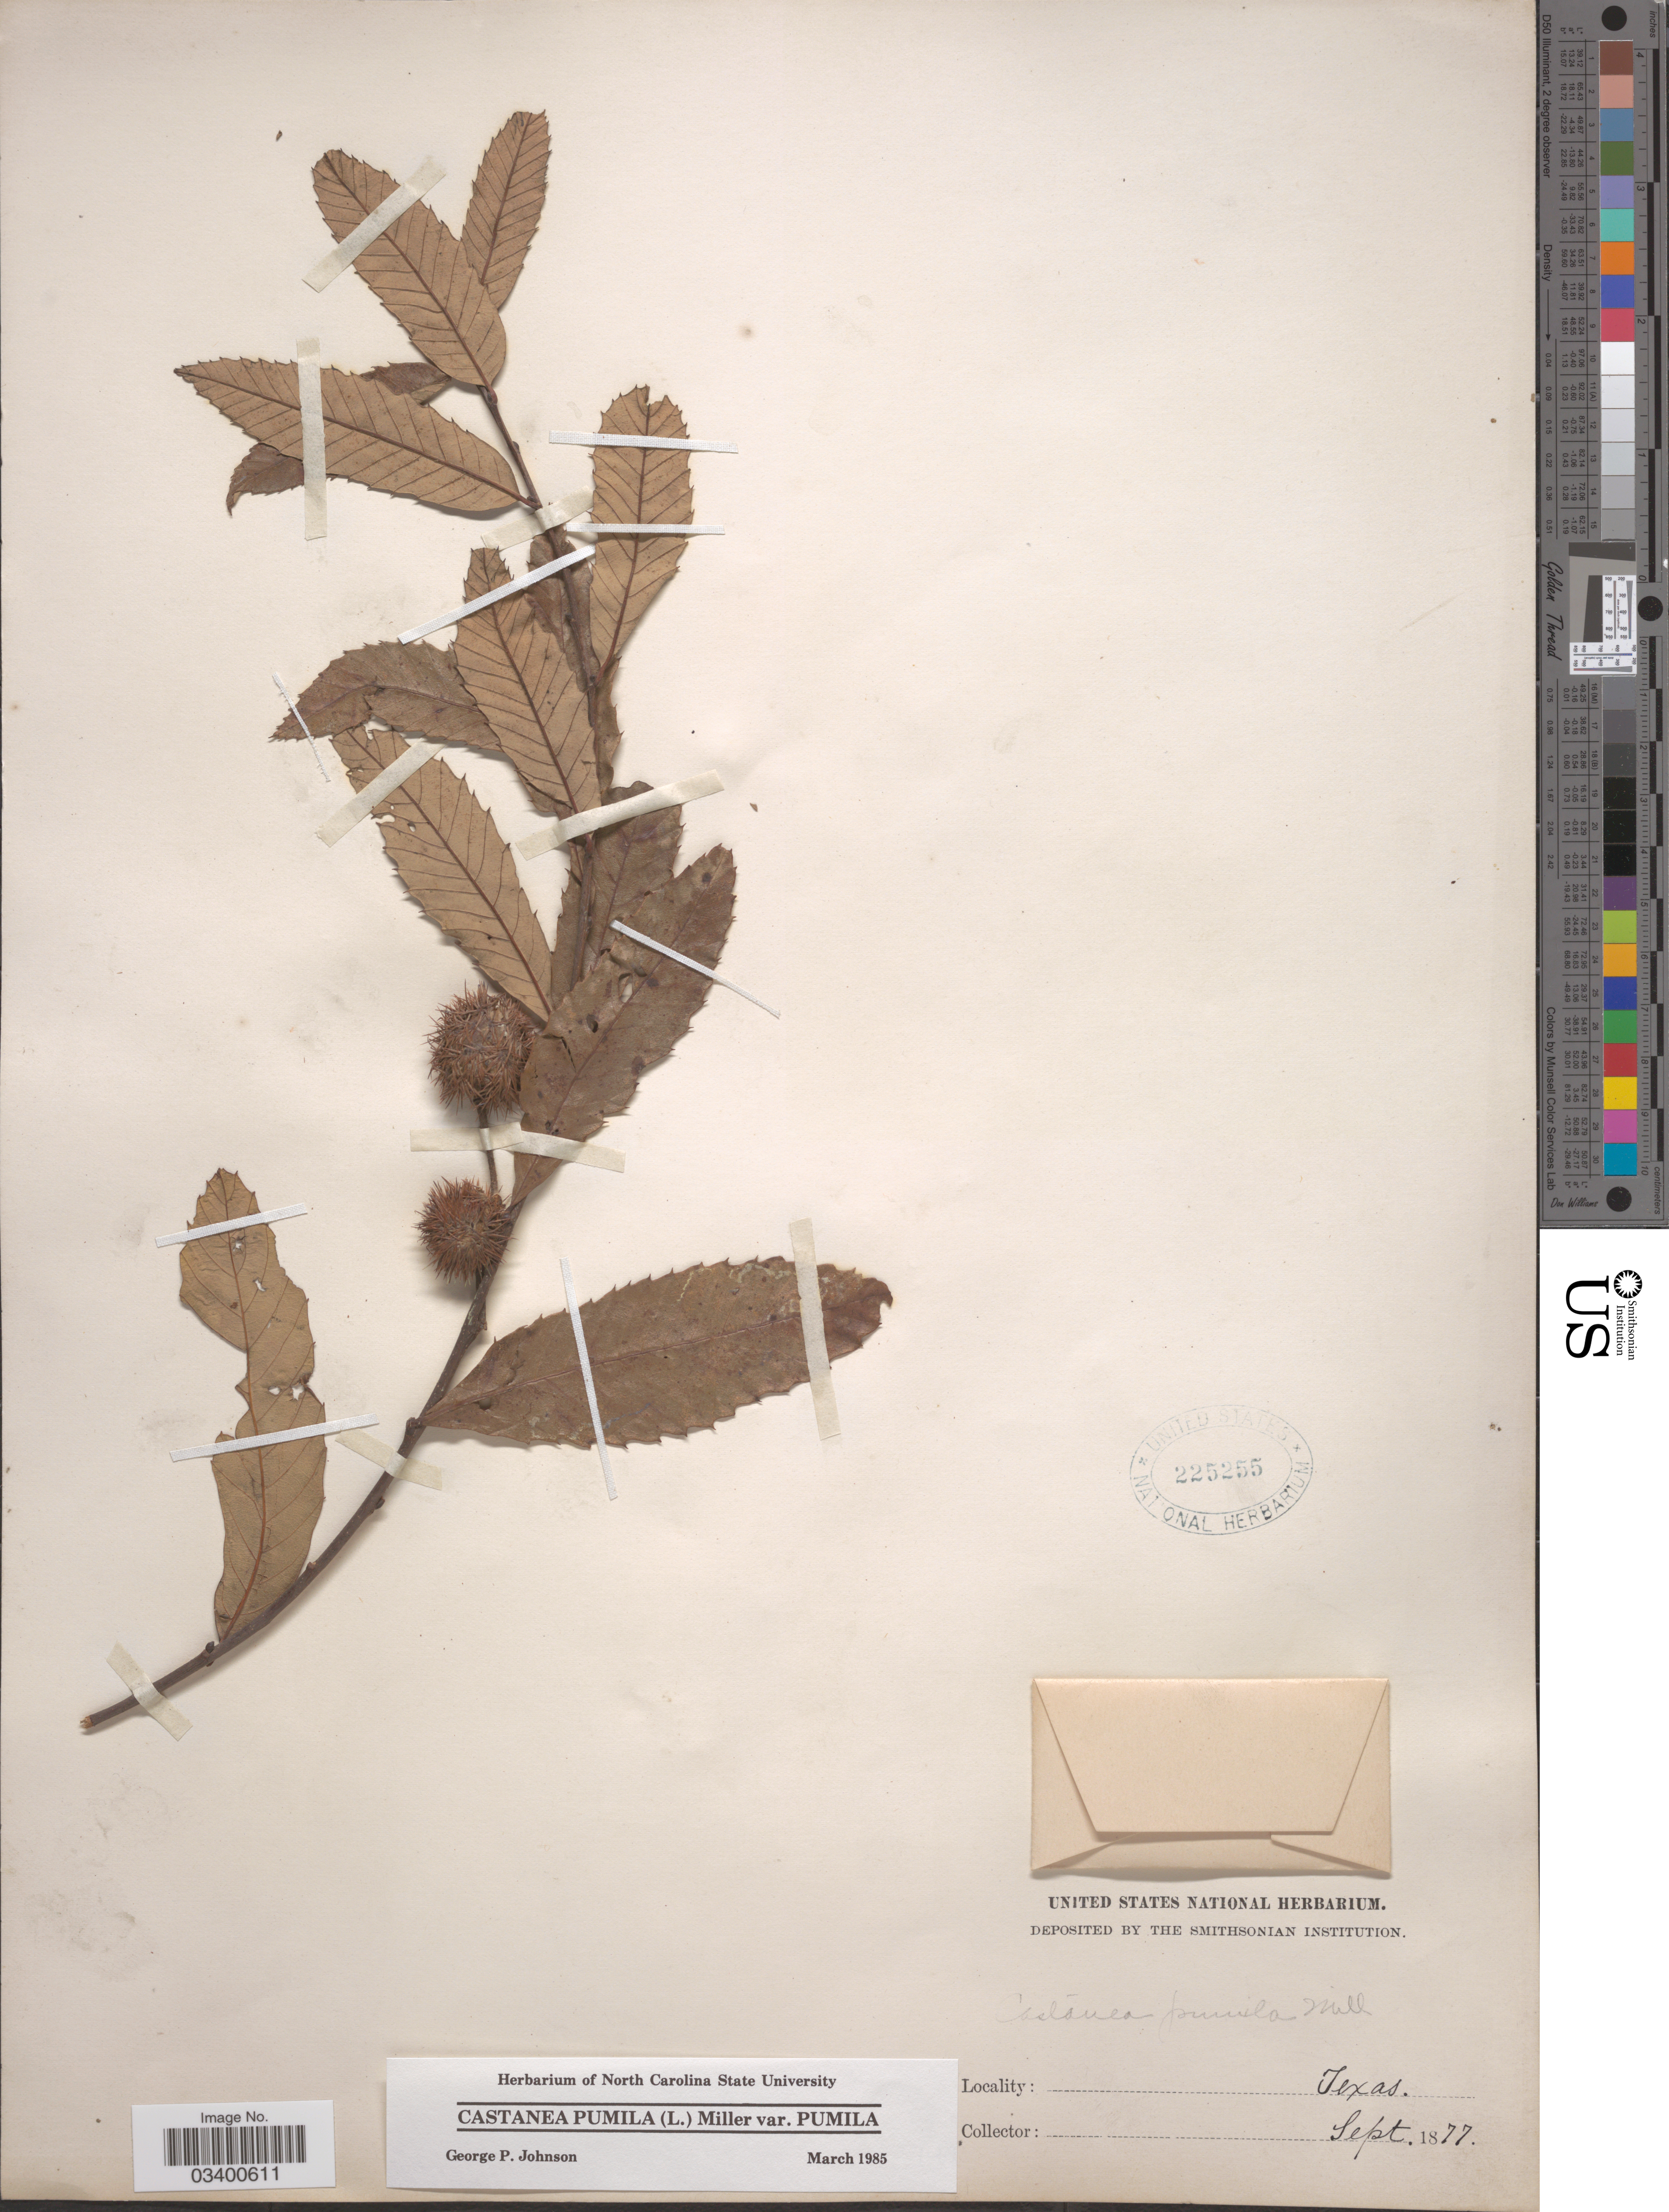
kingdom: Plantae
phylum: Tracheophyta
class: Magnoliopsida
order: Fagales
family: Fagaceae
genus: Castanea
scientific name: Castanea pumila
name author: (L.) Mill.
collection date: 1877-09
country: United States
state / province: Texas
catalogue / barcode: US 225255